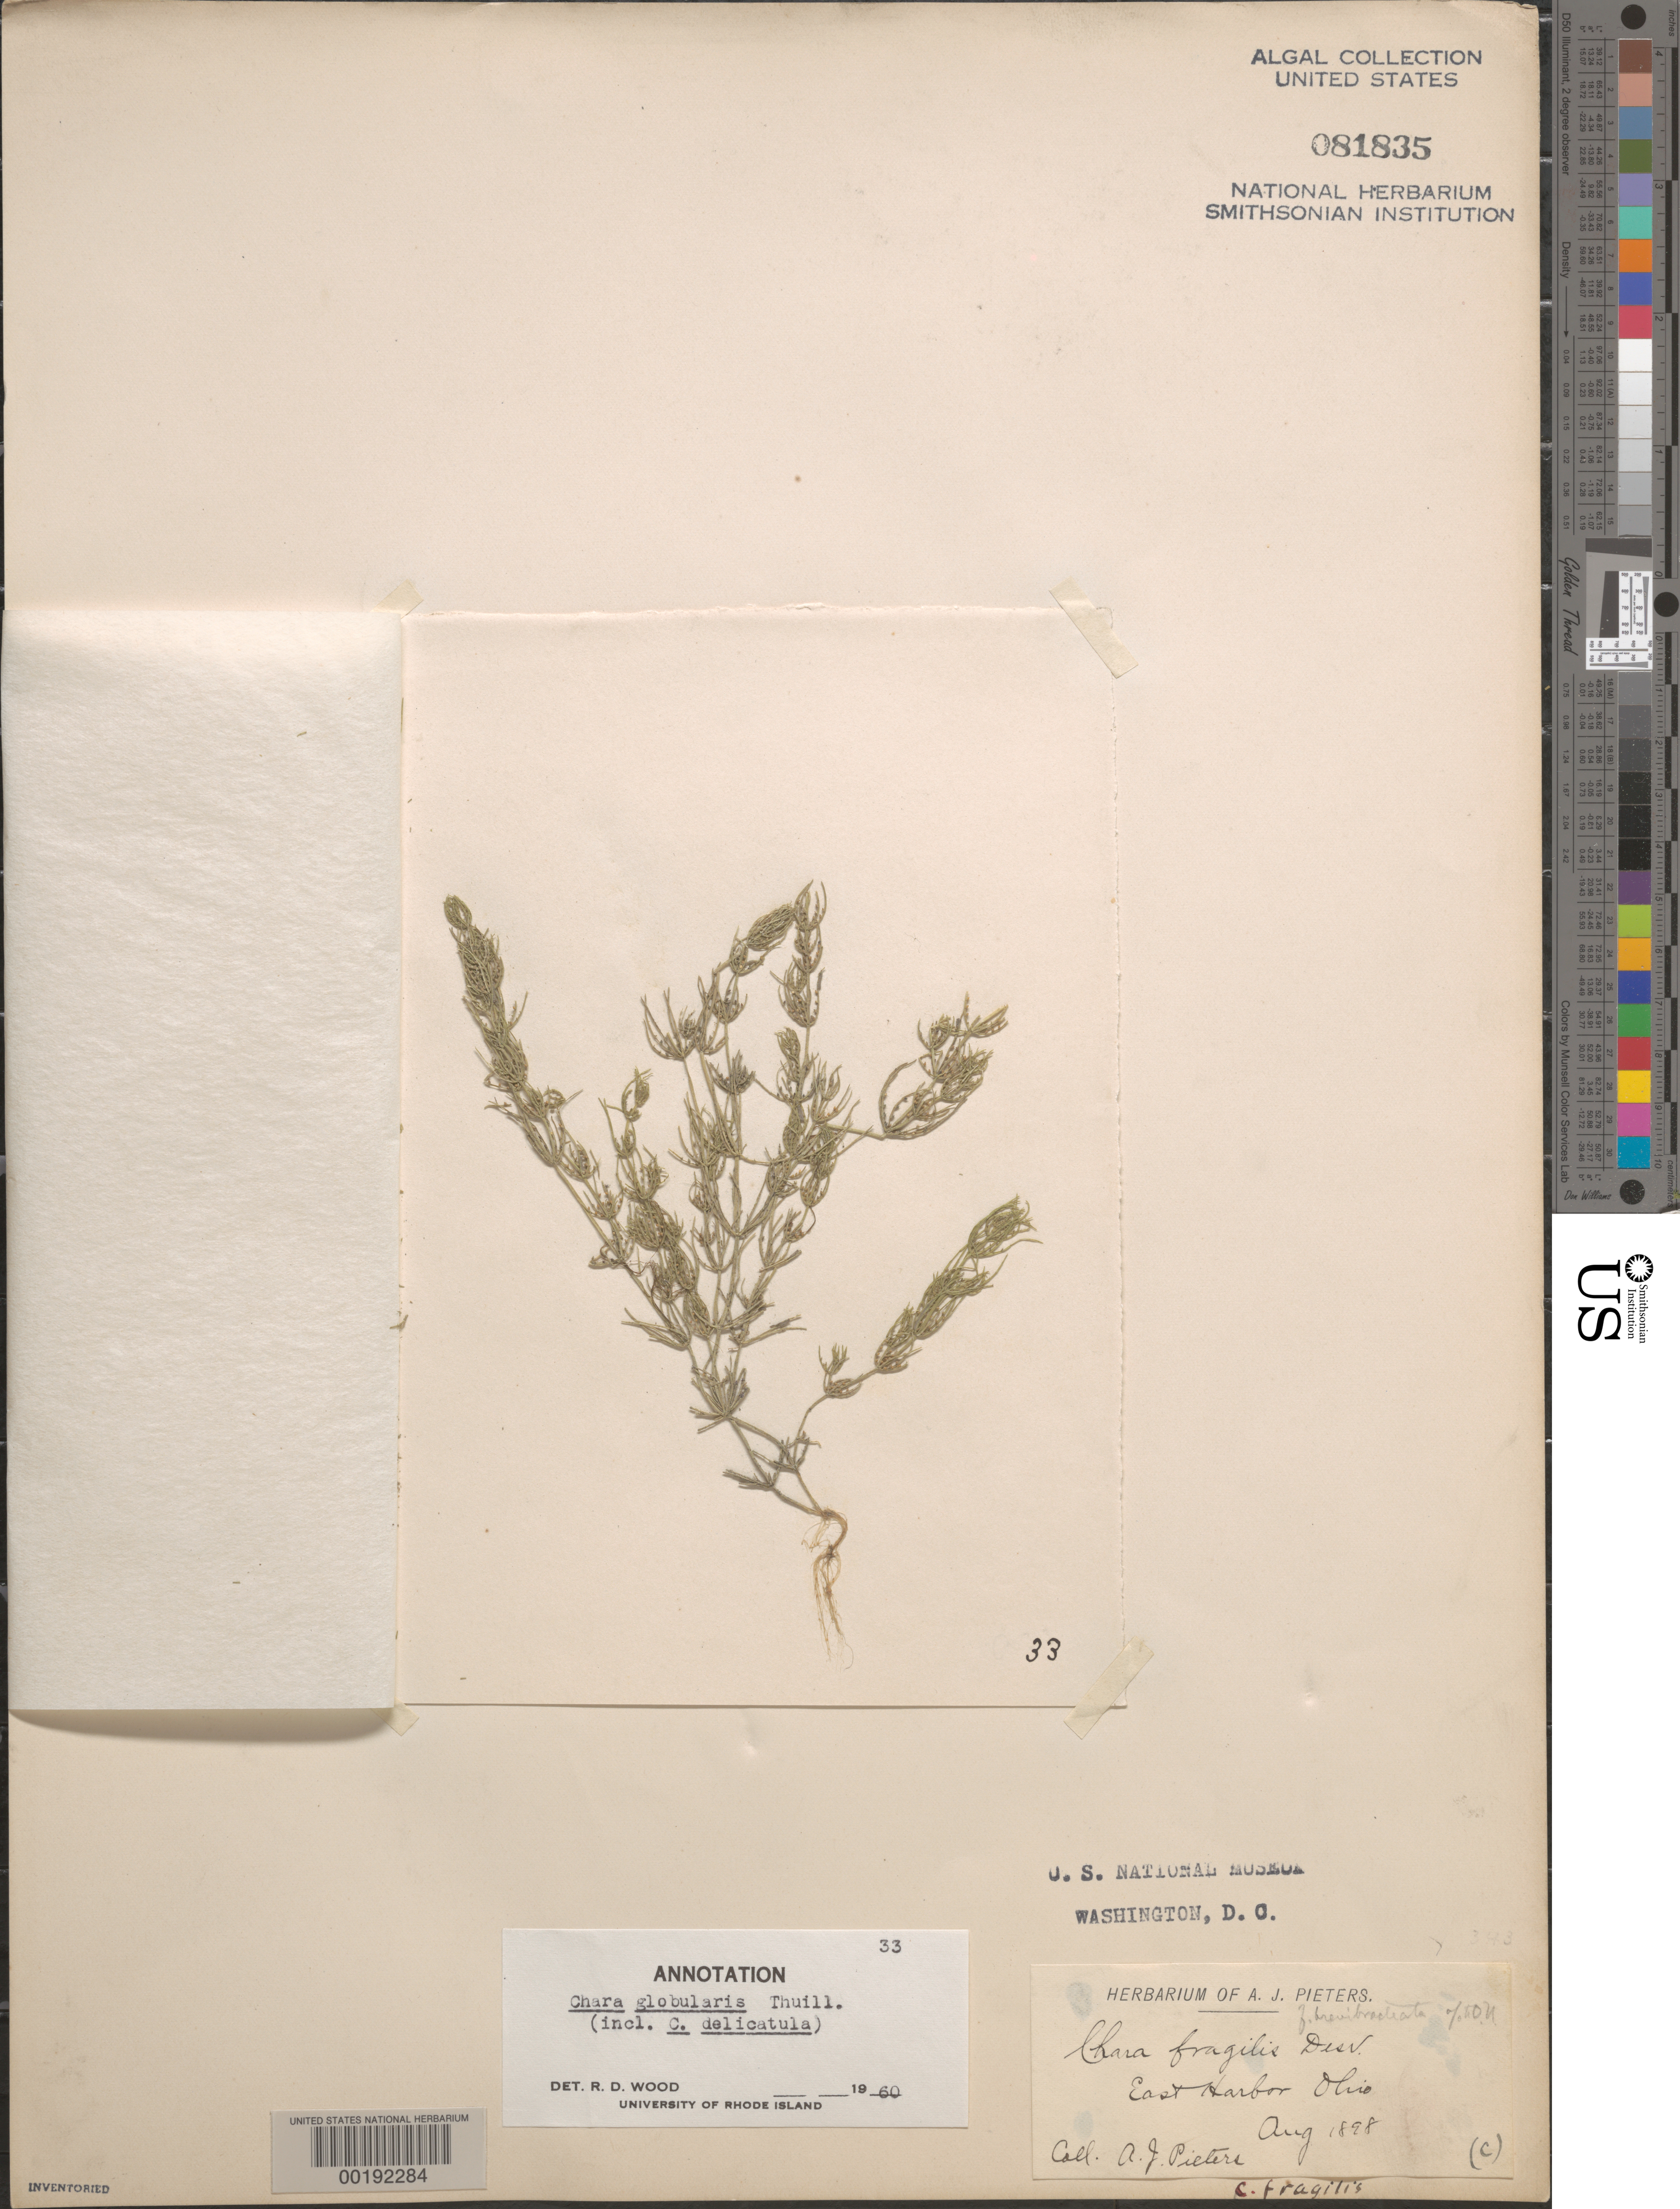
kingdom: Plantae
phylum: Charophyta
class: Charophyceae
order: Charales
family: Characeae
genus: Chara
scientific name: Chara globularis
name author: Thuiller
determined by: Wood, R. D.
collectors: A. Pieters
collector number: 33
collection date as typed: Aug 1898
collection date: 1898-08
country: United States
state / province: Ohio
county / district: Ottawa County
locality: East Harbor, East Harbor State Park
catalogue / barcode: US 81835